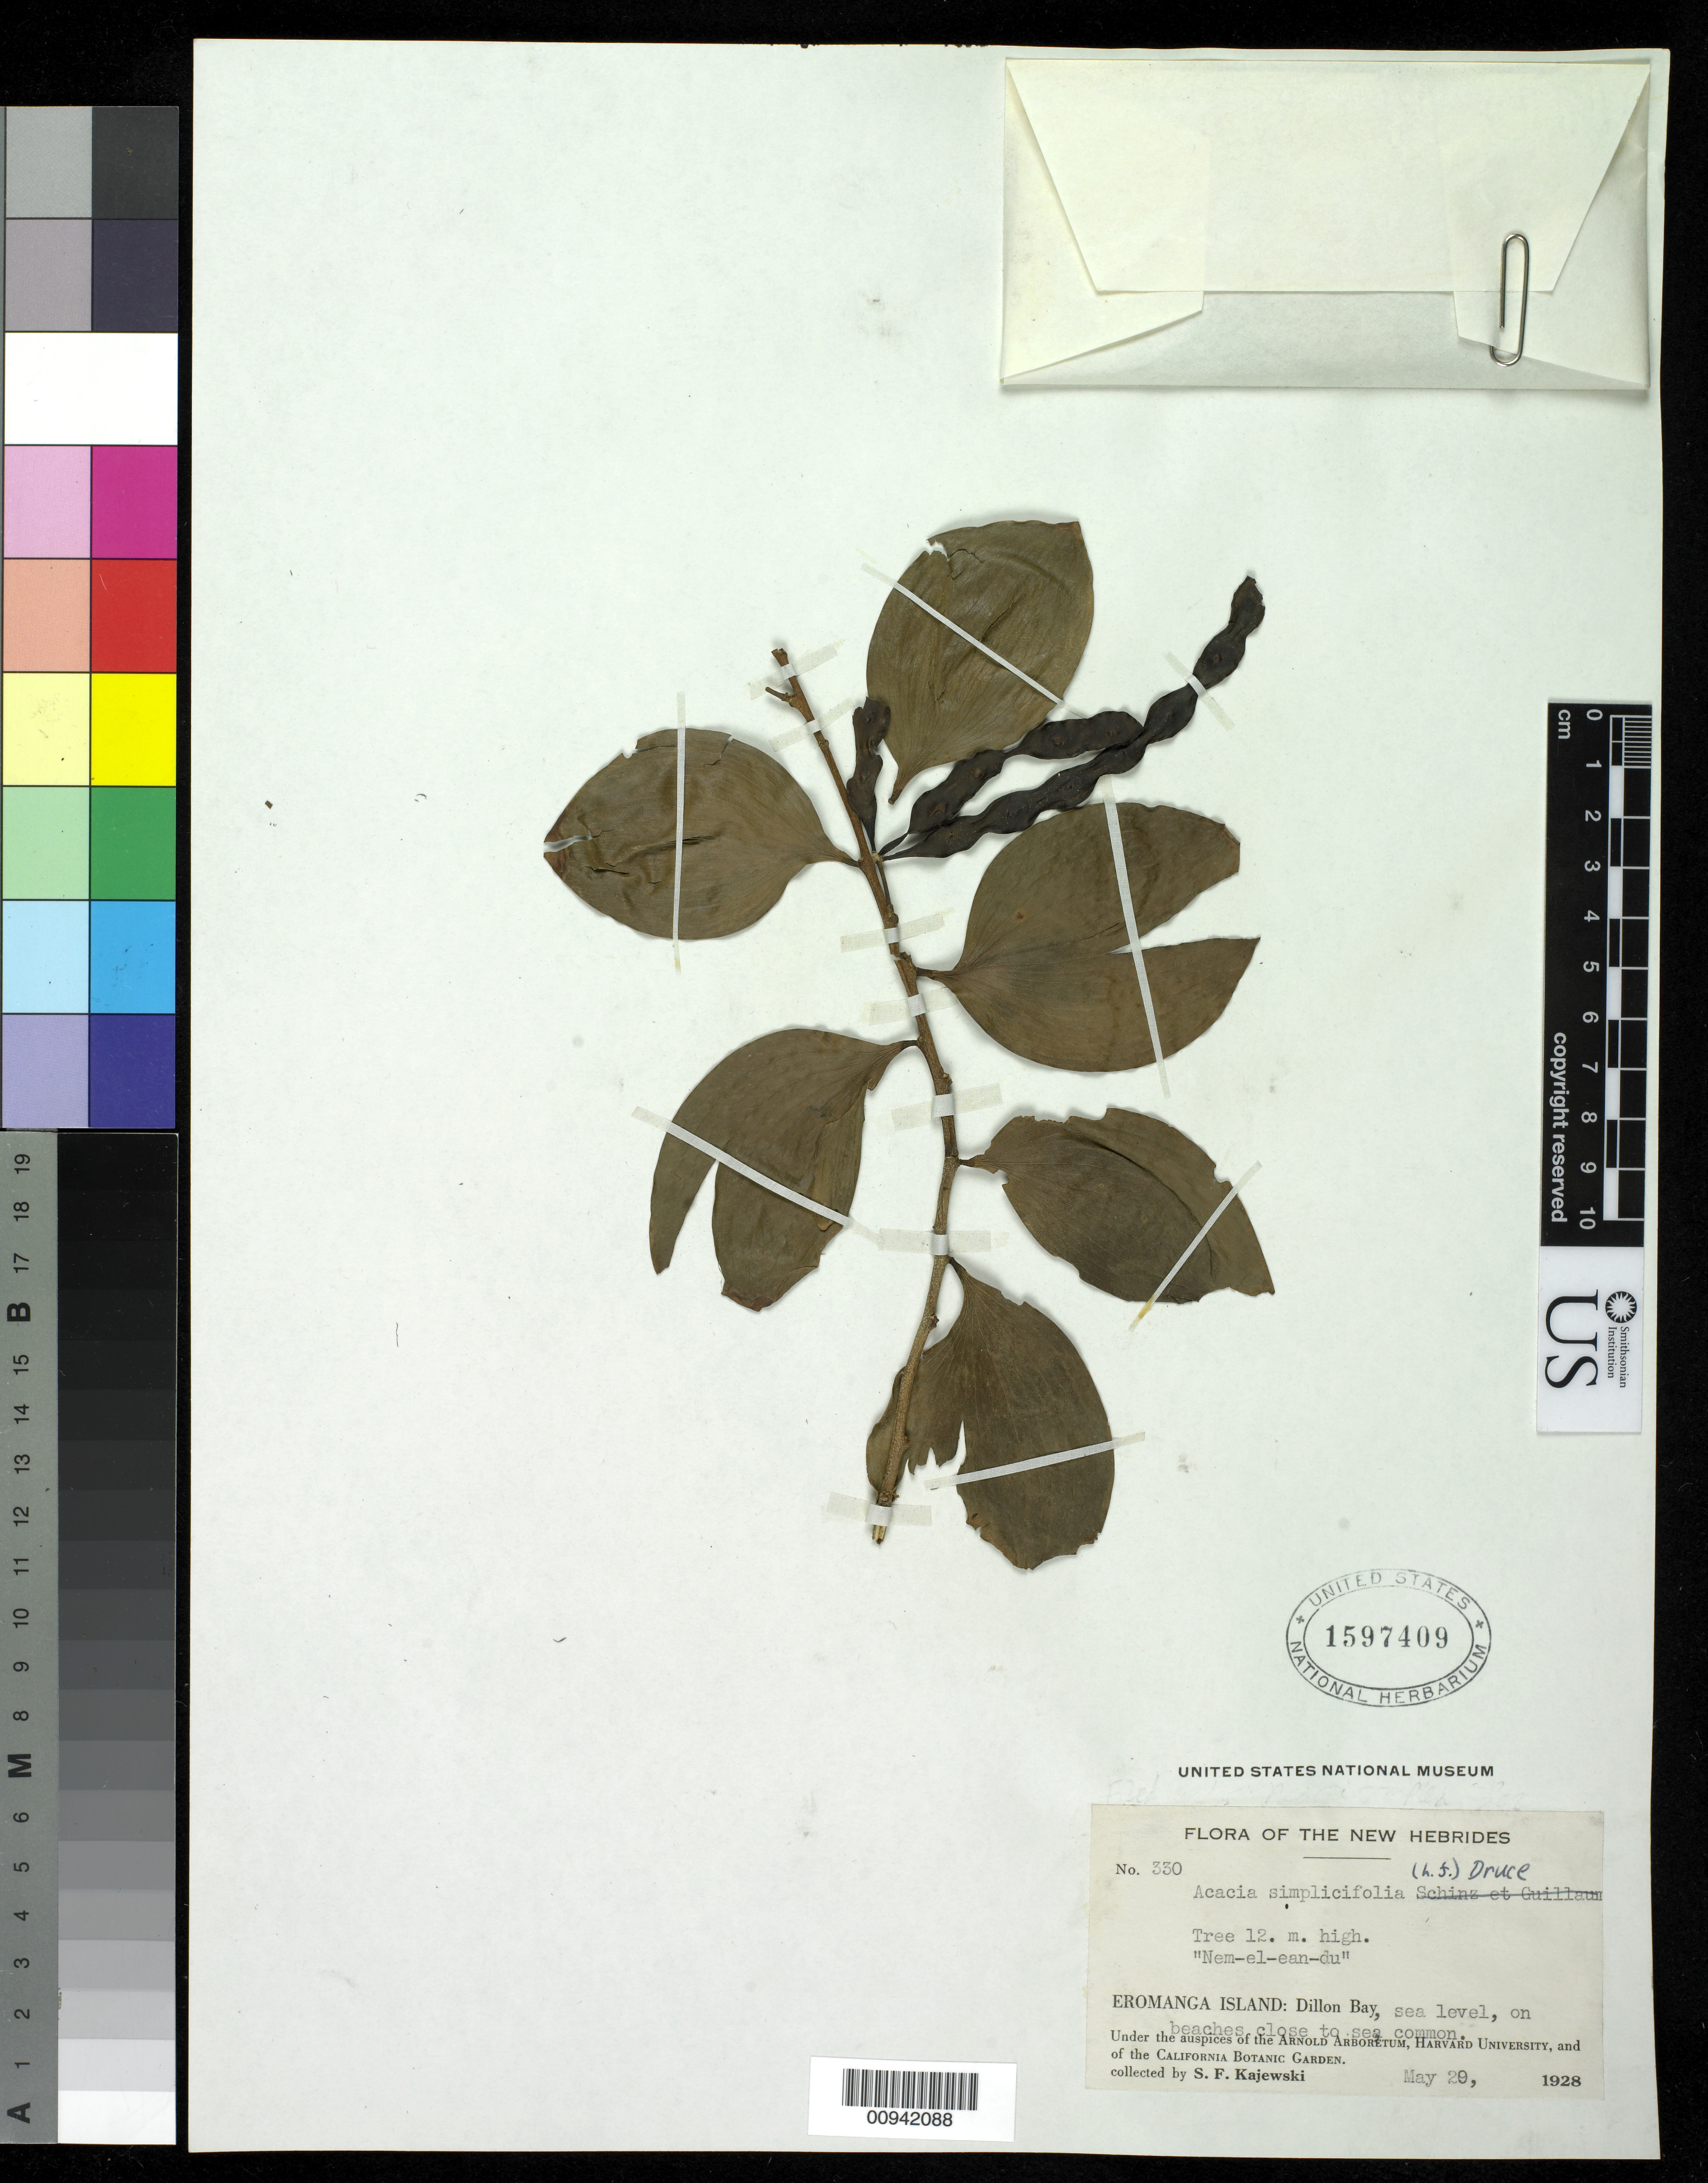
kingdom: Plantae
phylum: Tracheophyta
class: Magnoliopsida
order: Fabales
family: Fabaceae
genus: Acacia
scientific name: Acacia simplicifolia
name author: (L. f.) Schinz & Guillaumin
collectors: S. Kajewski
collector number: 330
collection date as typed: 29 May 1928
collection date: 1928-05-29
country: Vanuatu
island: Erromango [Eromanga]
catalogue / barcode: US 1597409